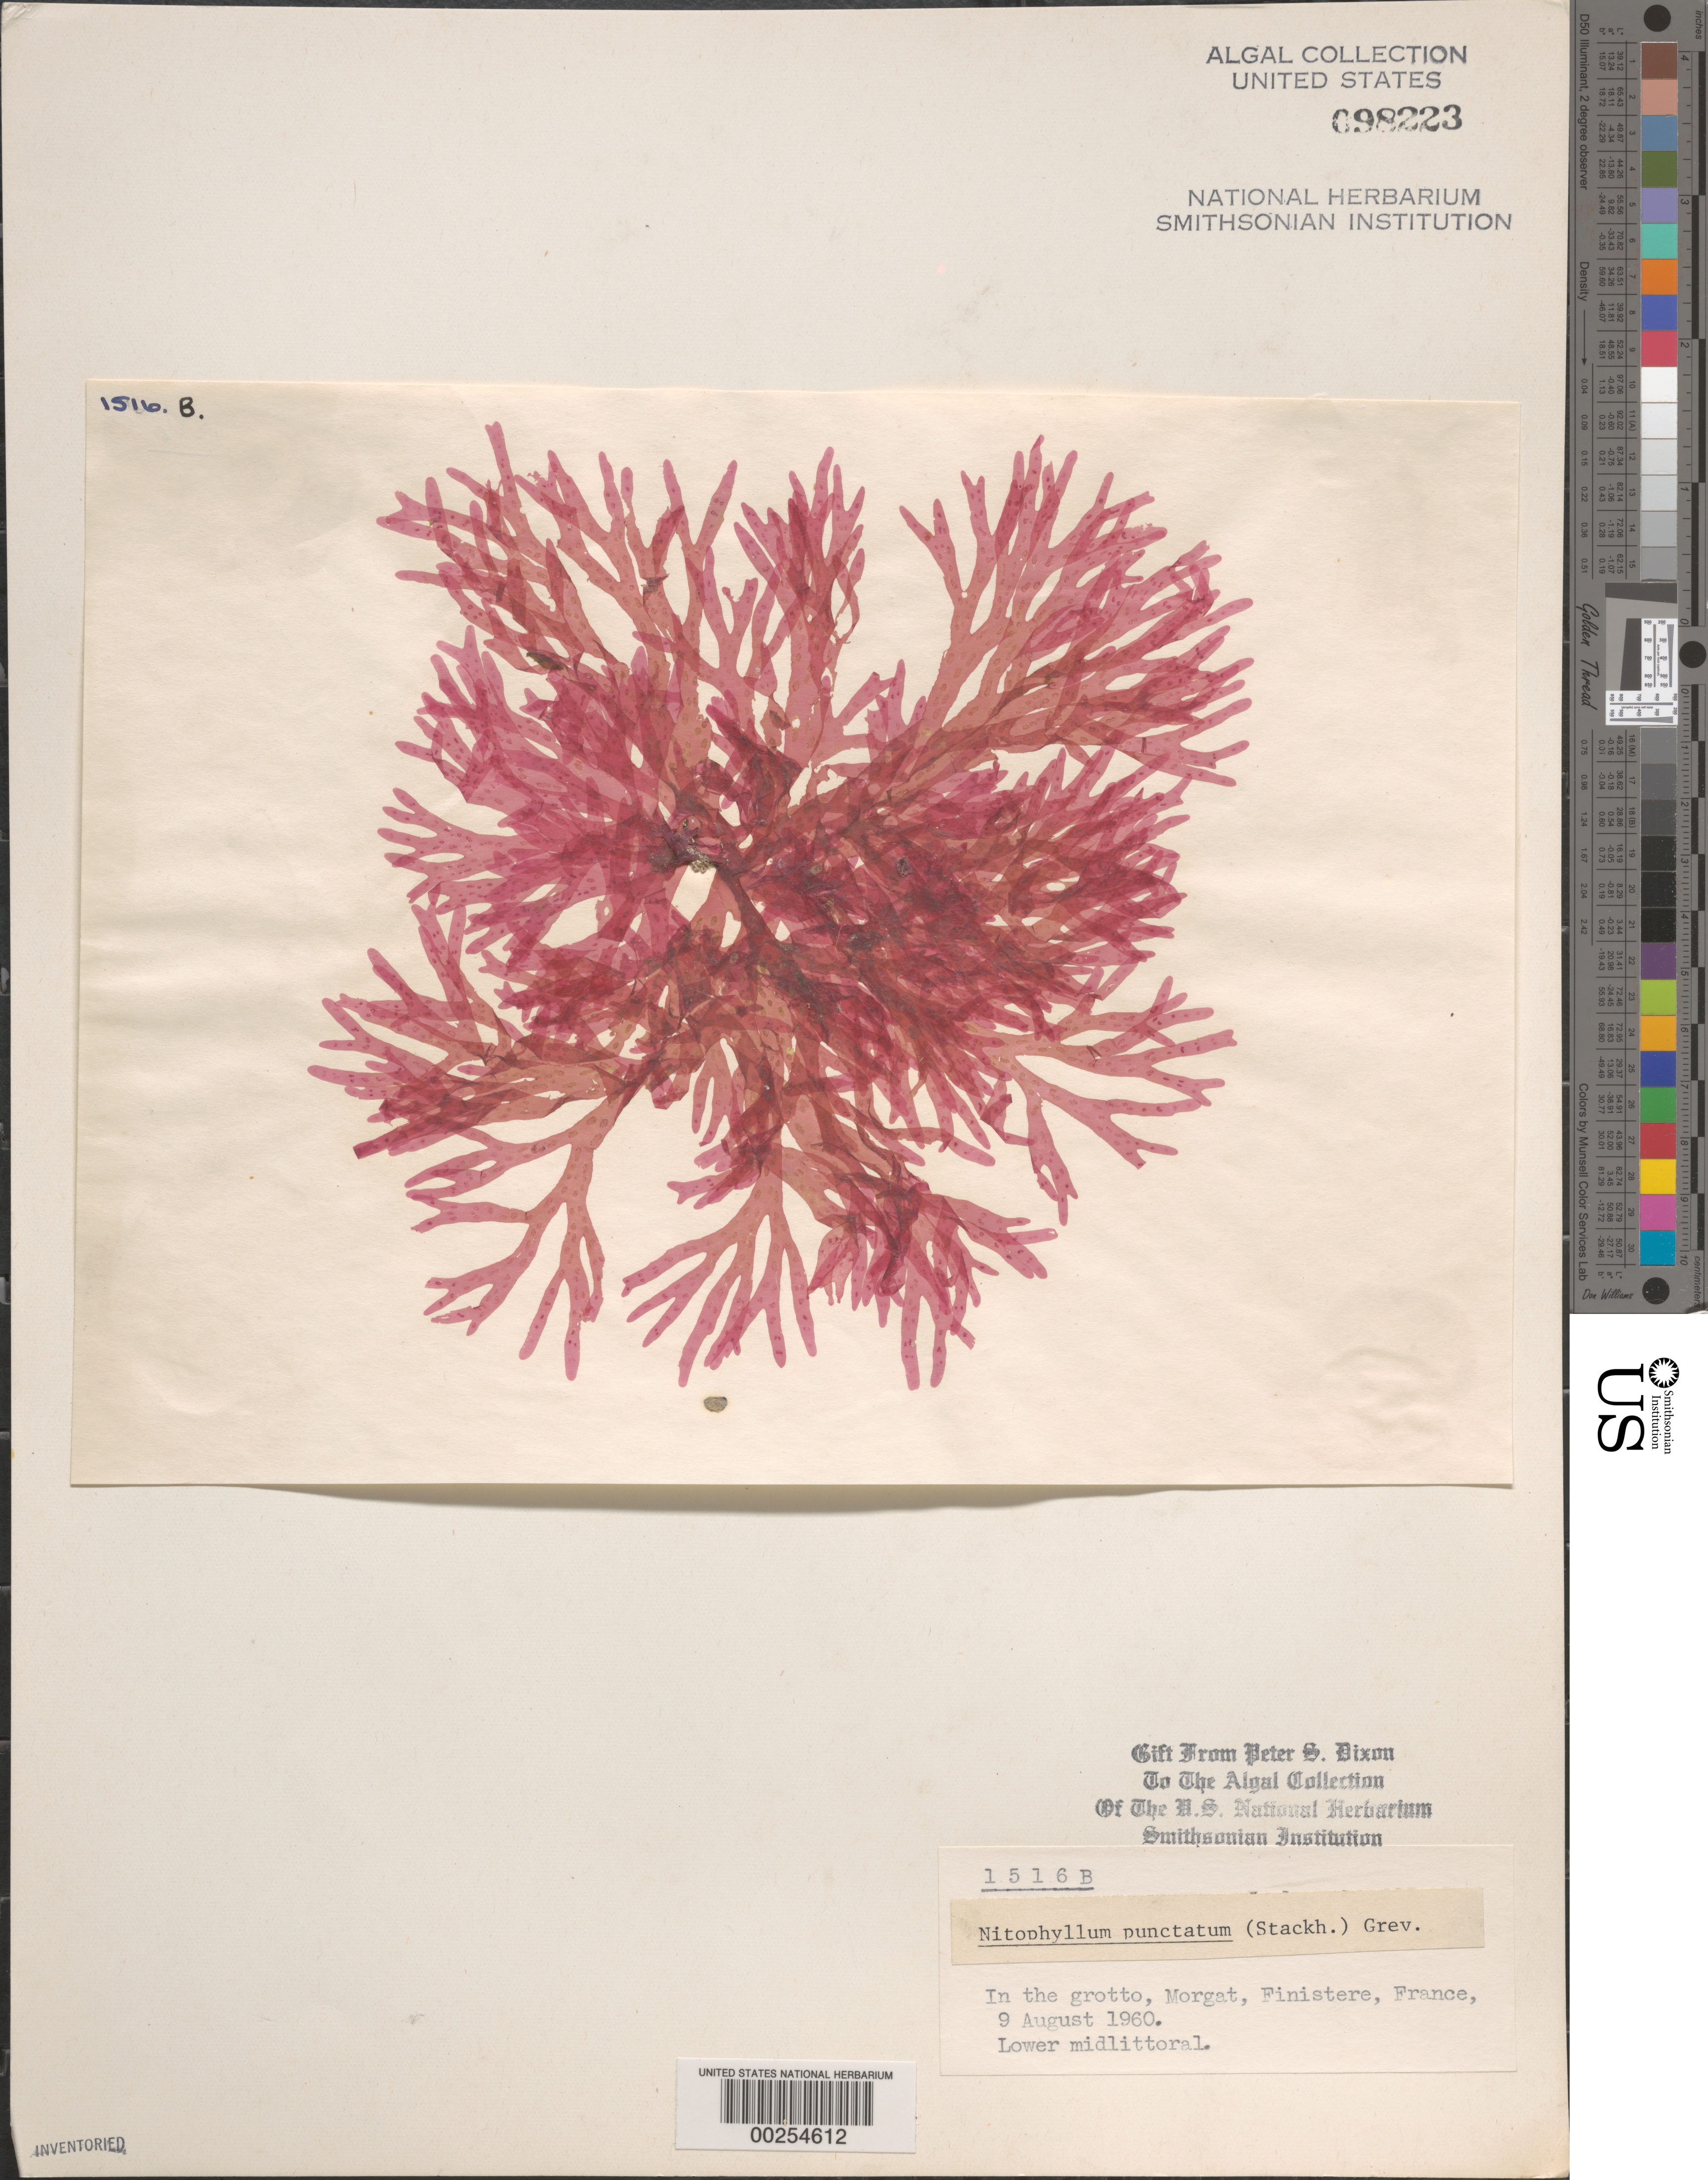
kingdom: Plantae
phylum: Rhodophyta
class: Florideophyceae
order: Ceramiales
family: Delesseriaceae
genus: Nitophyllum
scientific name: Nitophyllum punctatum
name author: (Stackh.) Grev.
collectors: P. S. Dixon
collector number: PSD 1516b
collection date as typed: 09 Aug 1960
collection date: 1960-08-09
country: France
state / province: Bretagne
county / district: Finistère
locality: Morgat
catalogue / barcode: US 98223